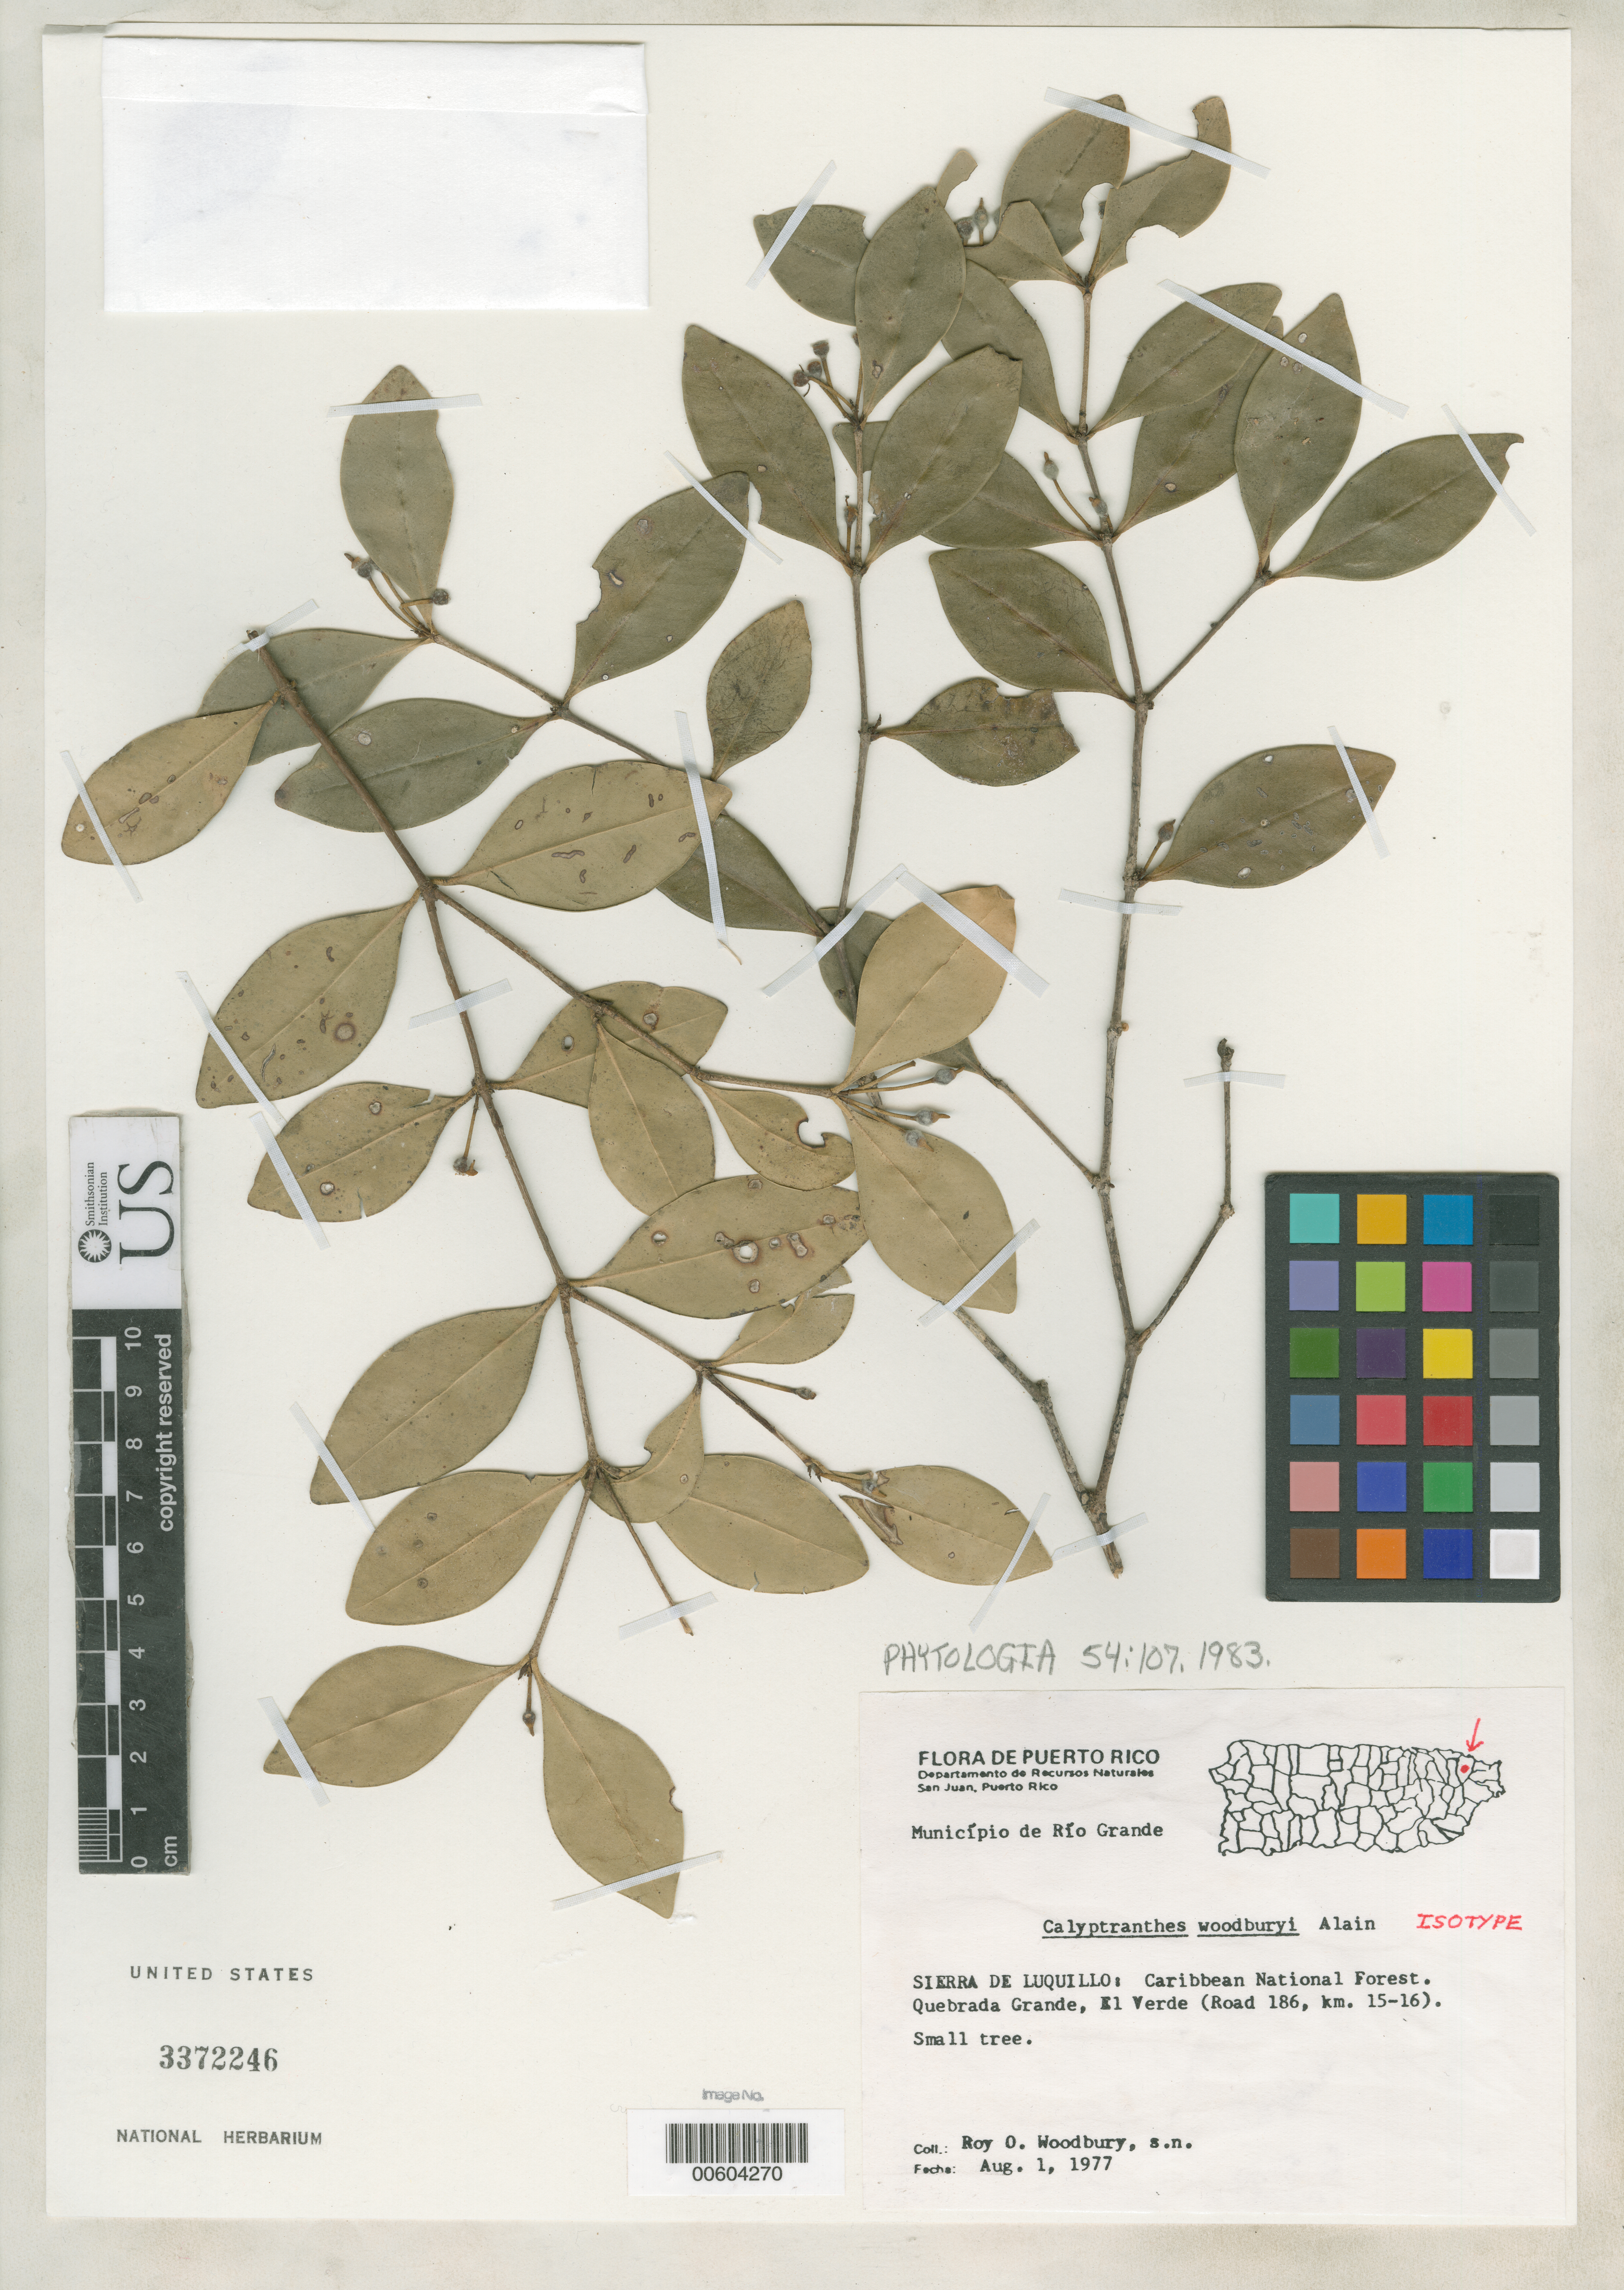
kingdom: Plantae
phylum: Tracheophyta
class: Magnoliopsida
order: Myrtales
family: Myrtaceae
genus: Calyptranthes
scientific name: Calyptranthes woodburyi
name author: Alain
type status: Isotype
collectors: R. O. Woodbury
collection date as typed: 01 Aug 1977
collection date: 1977-08-01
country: Puerto Rico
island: Greater Antilles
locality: Rio Grande Mun., Sierra de Luquillo, Caribbean National Forest, Quebrada Grande, El Verde, road 186, km 15-16.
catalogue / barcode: US 3372246